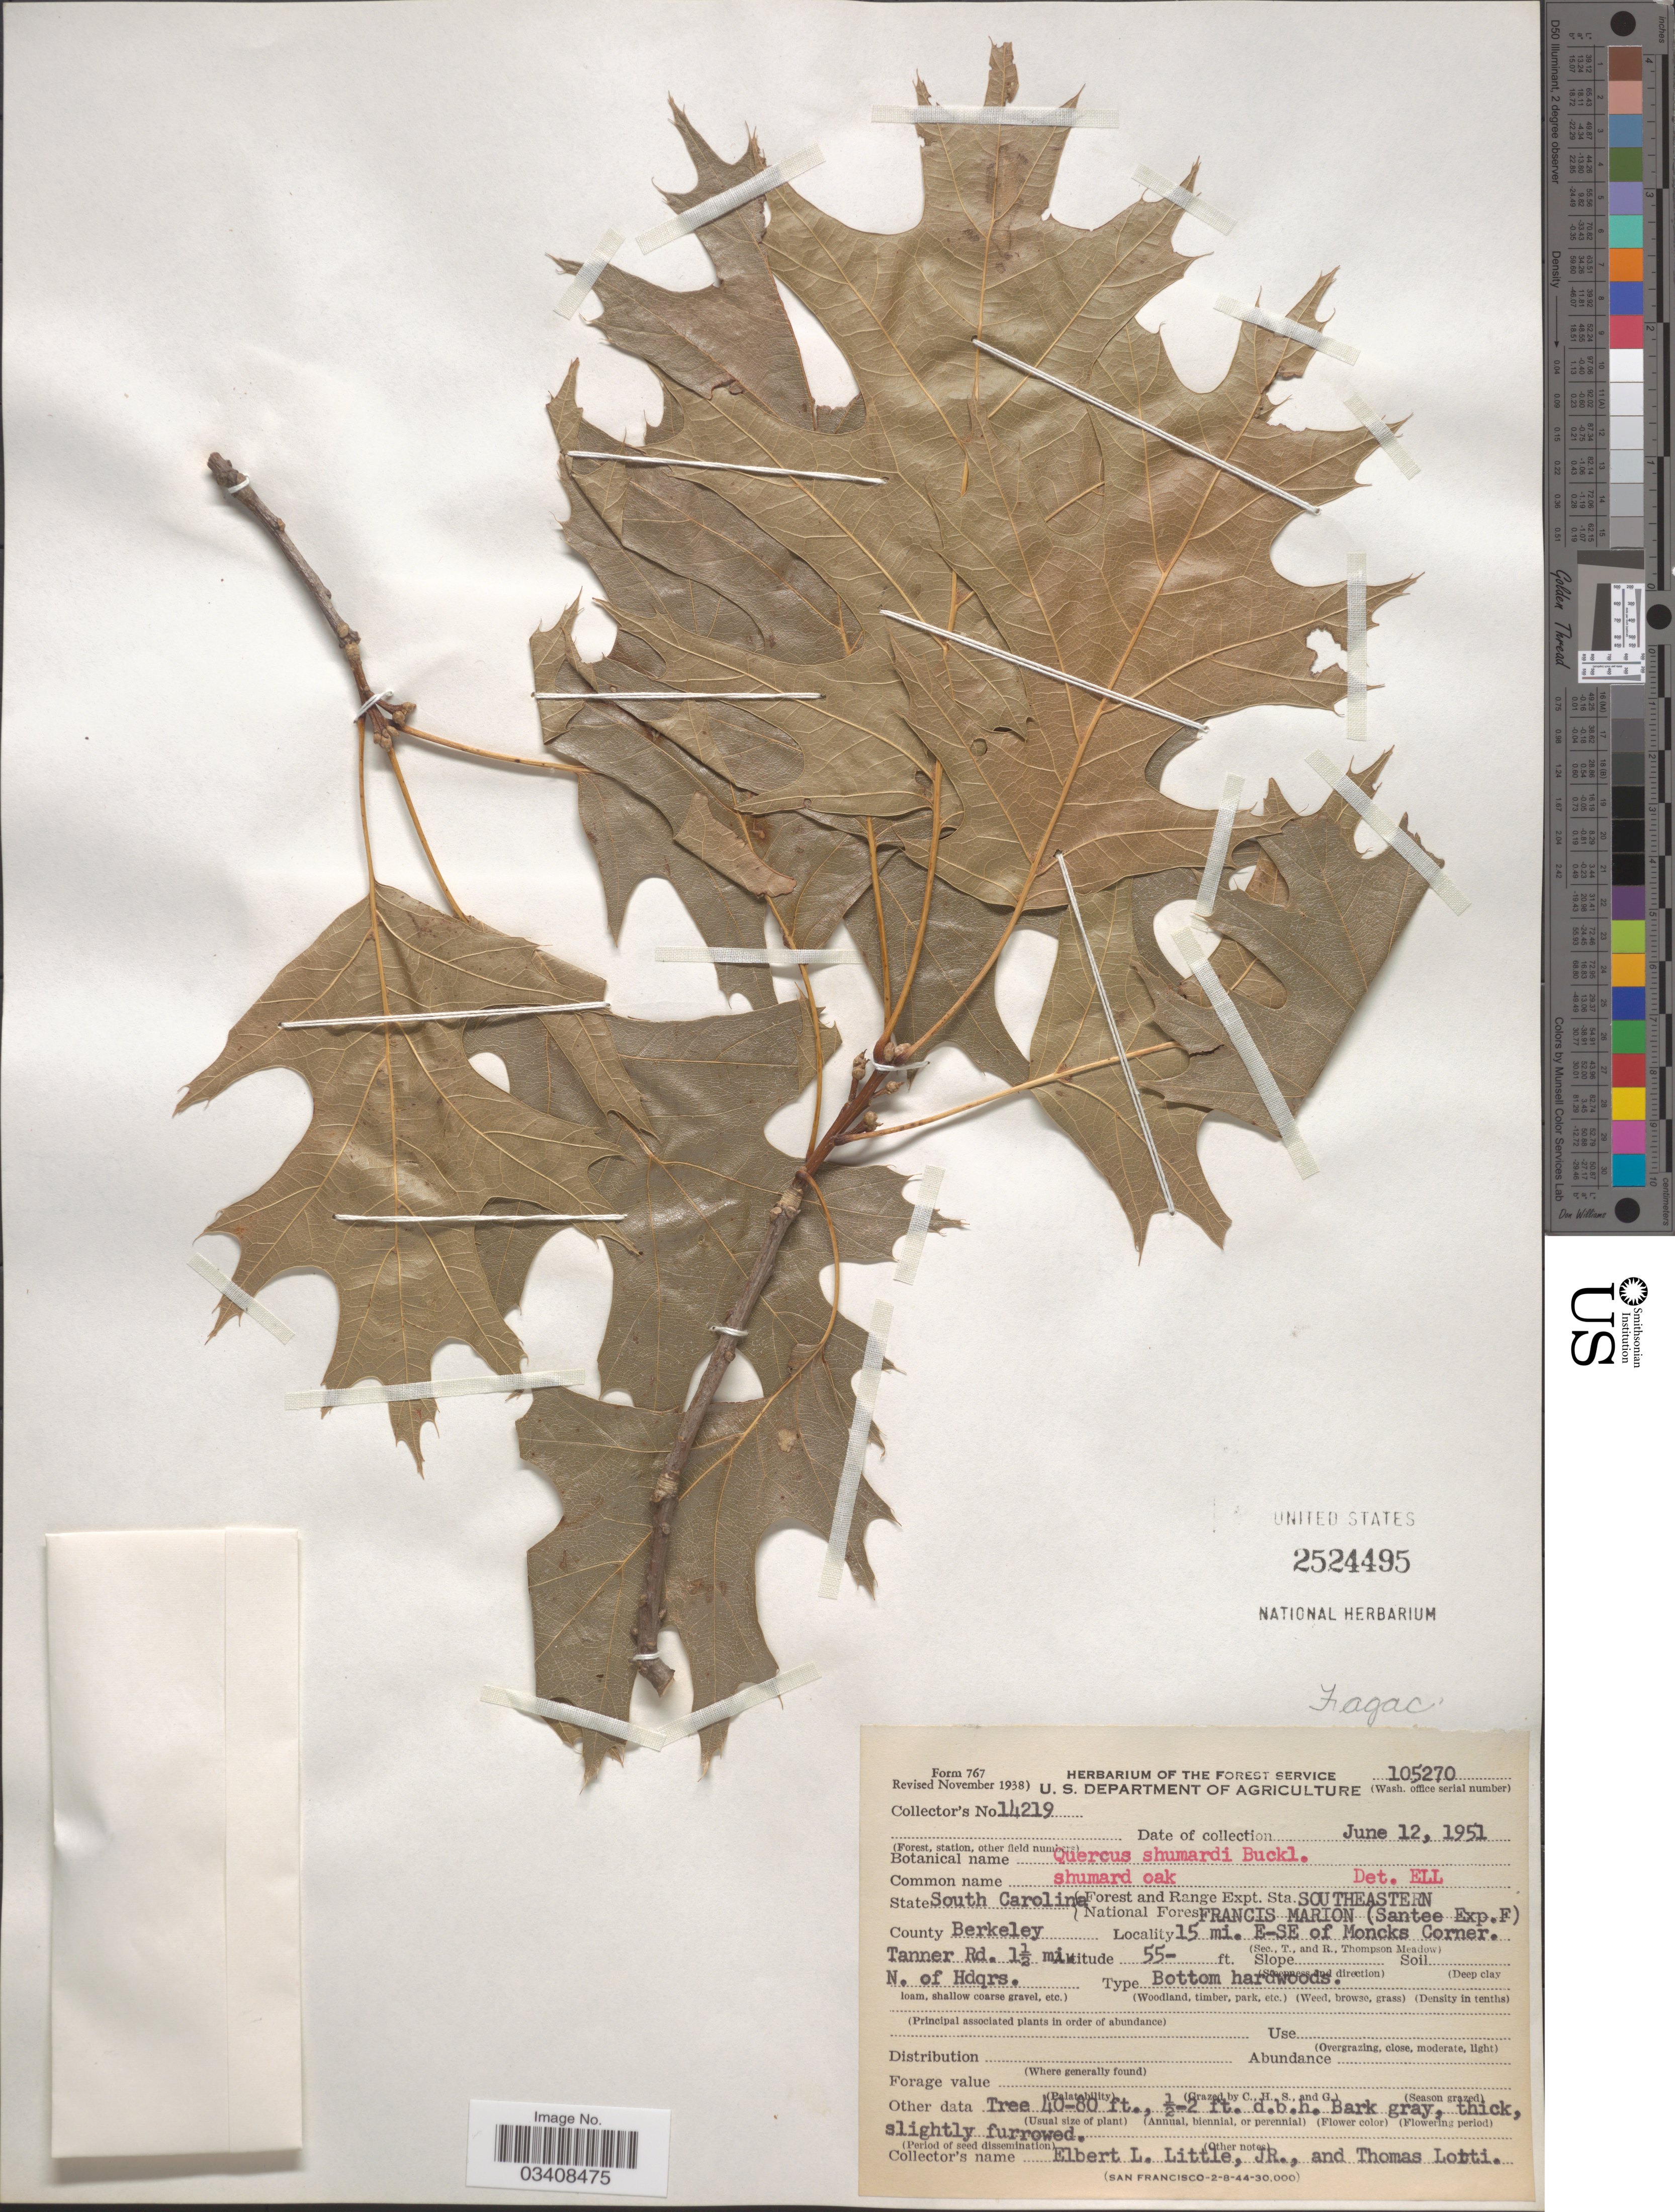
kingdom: Plantae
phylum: Tracheophyta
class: Magnoliopsida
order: Fagales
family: Fagaceae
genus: Quercus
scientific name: Quercus shumardii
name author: Buckley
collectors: E. L. Little & T. Lotti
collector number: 14219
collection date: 1951-06-12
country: United States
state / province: South Carolina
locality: Forest and Range Expt. Sta. Southeastern. National Forest Francis Marion (Santee Exp. F). County Berkeley. 15 mi. E-SE of Moncks Corner. Tanner Rd. 1½ mi. N. of Hdqrs.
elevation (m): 17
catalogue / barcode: US 2524495